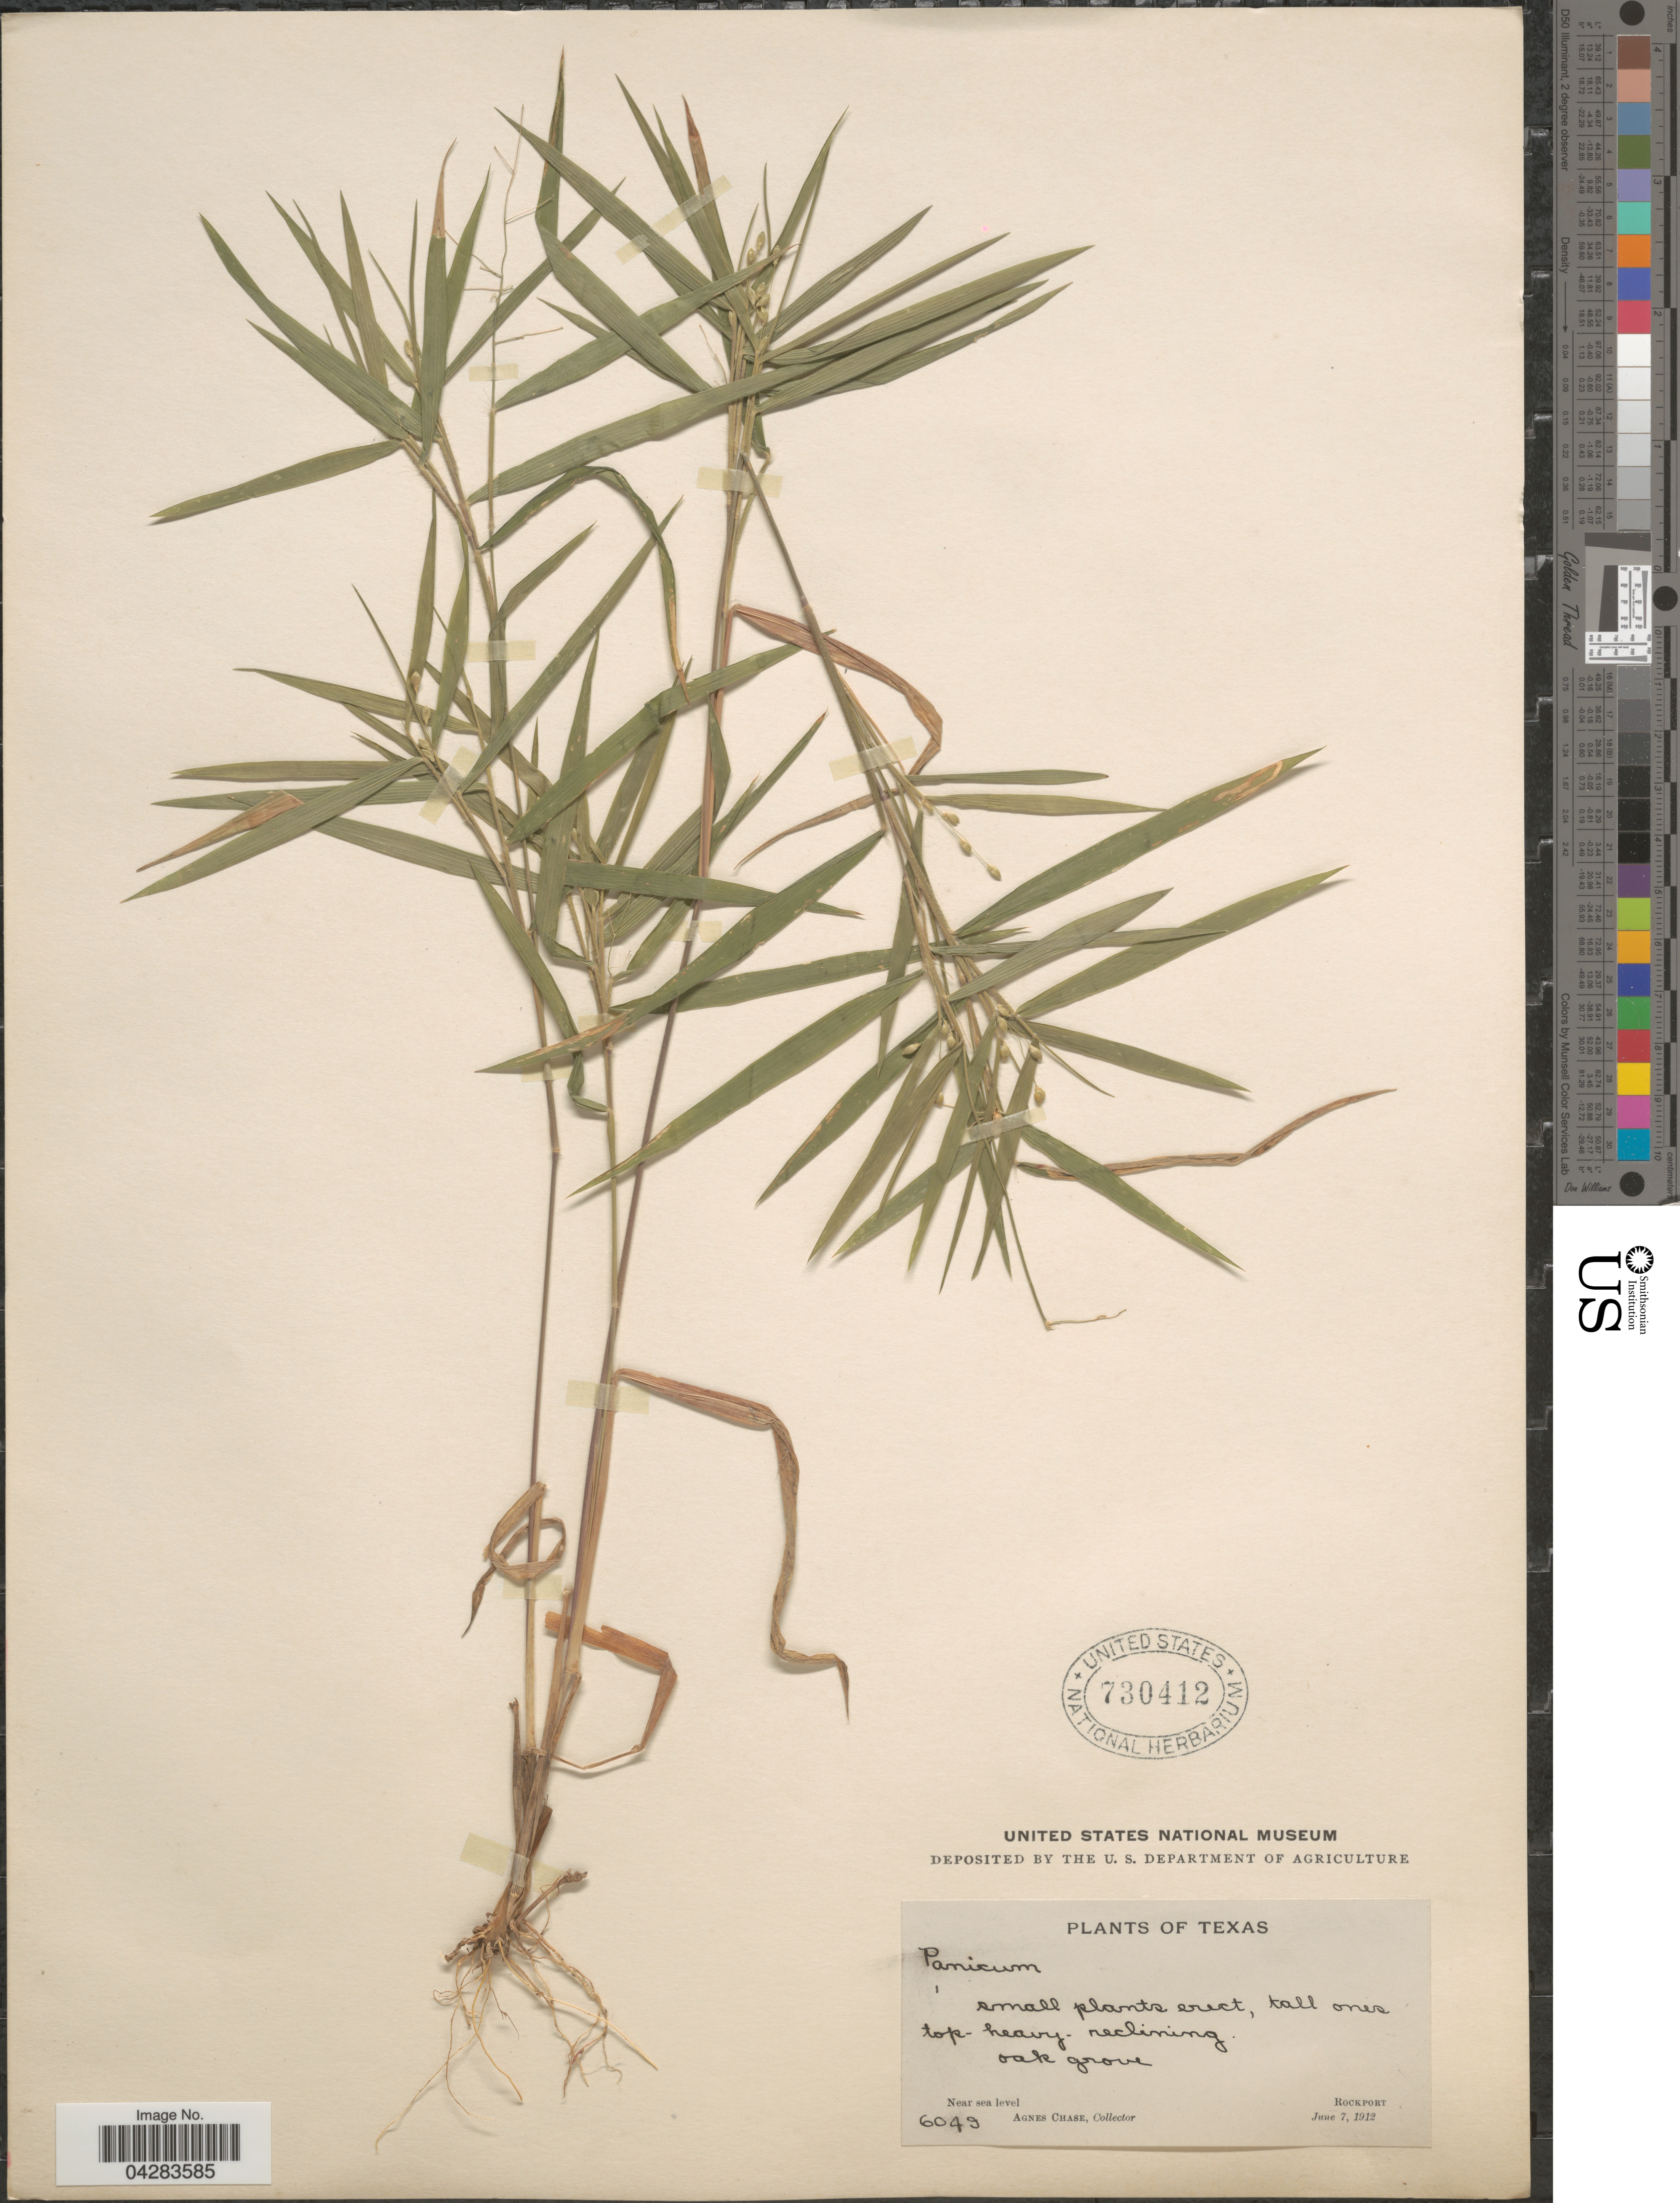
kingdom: Plantae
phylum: Tracheophyta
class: Liliopsida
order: Poales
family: Poaceae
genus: Dichanthelium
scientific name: Dichanthelium oligosanthes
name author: (Schult.) Gould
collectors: A. Chase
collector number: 6049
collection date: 1912-06-07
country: United States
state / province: Texas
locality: Rockport.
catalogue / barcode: US 730412